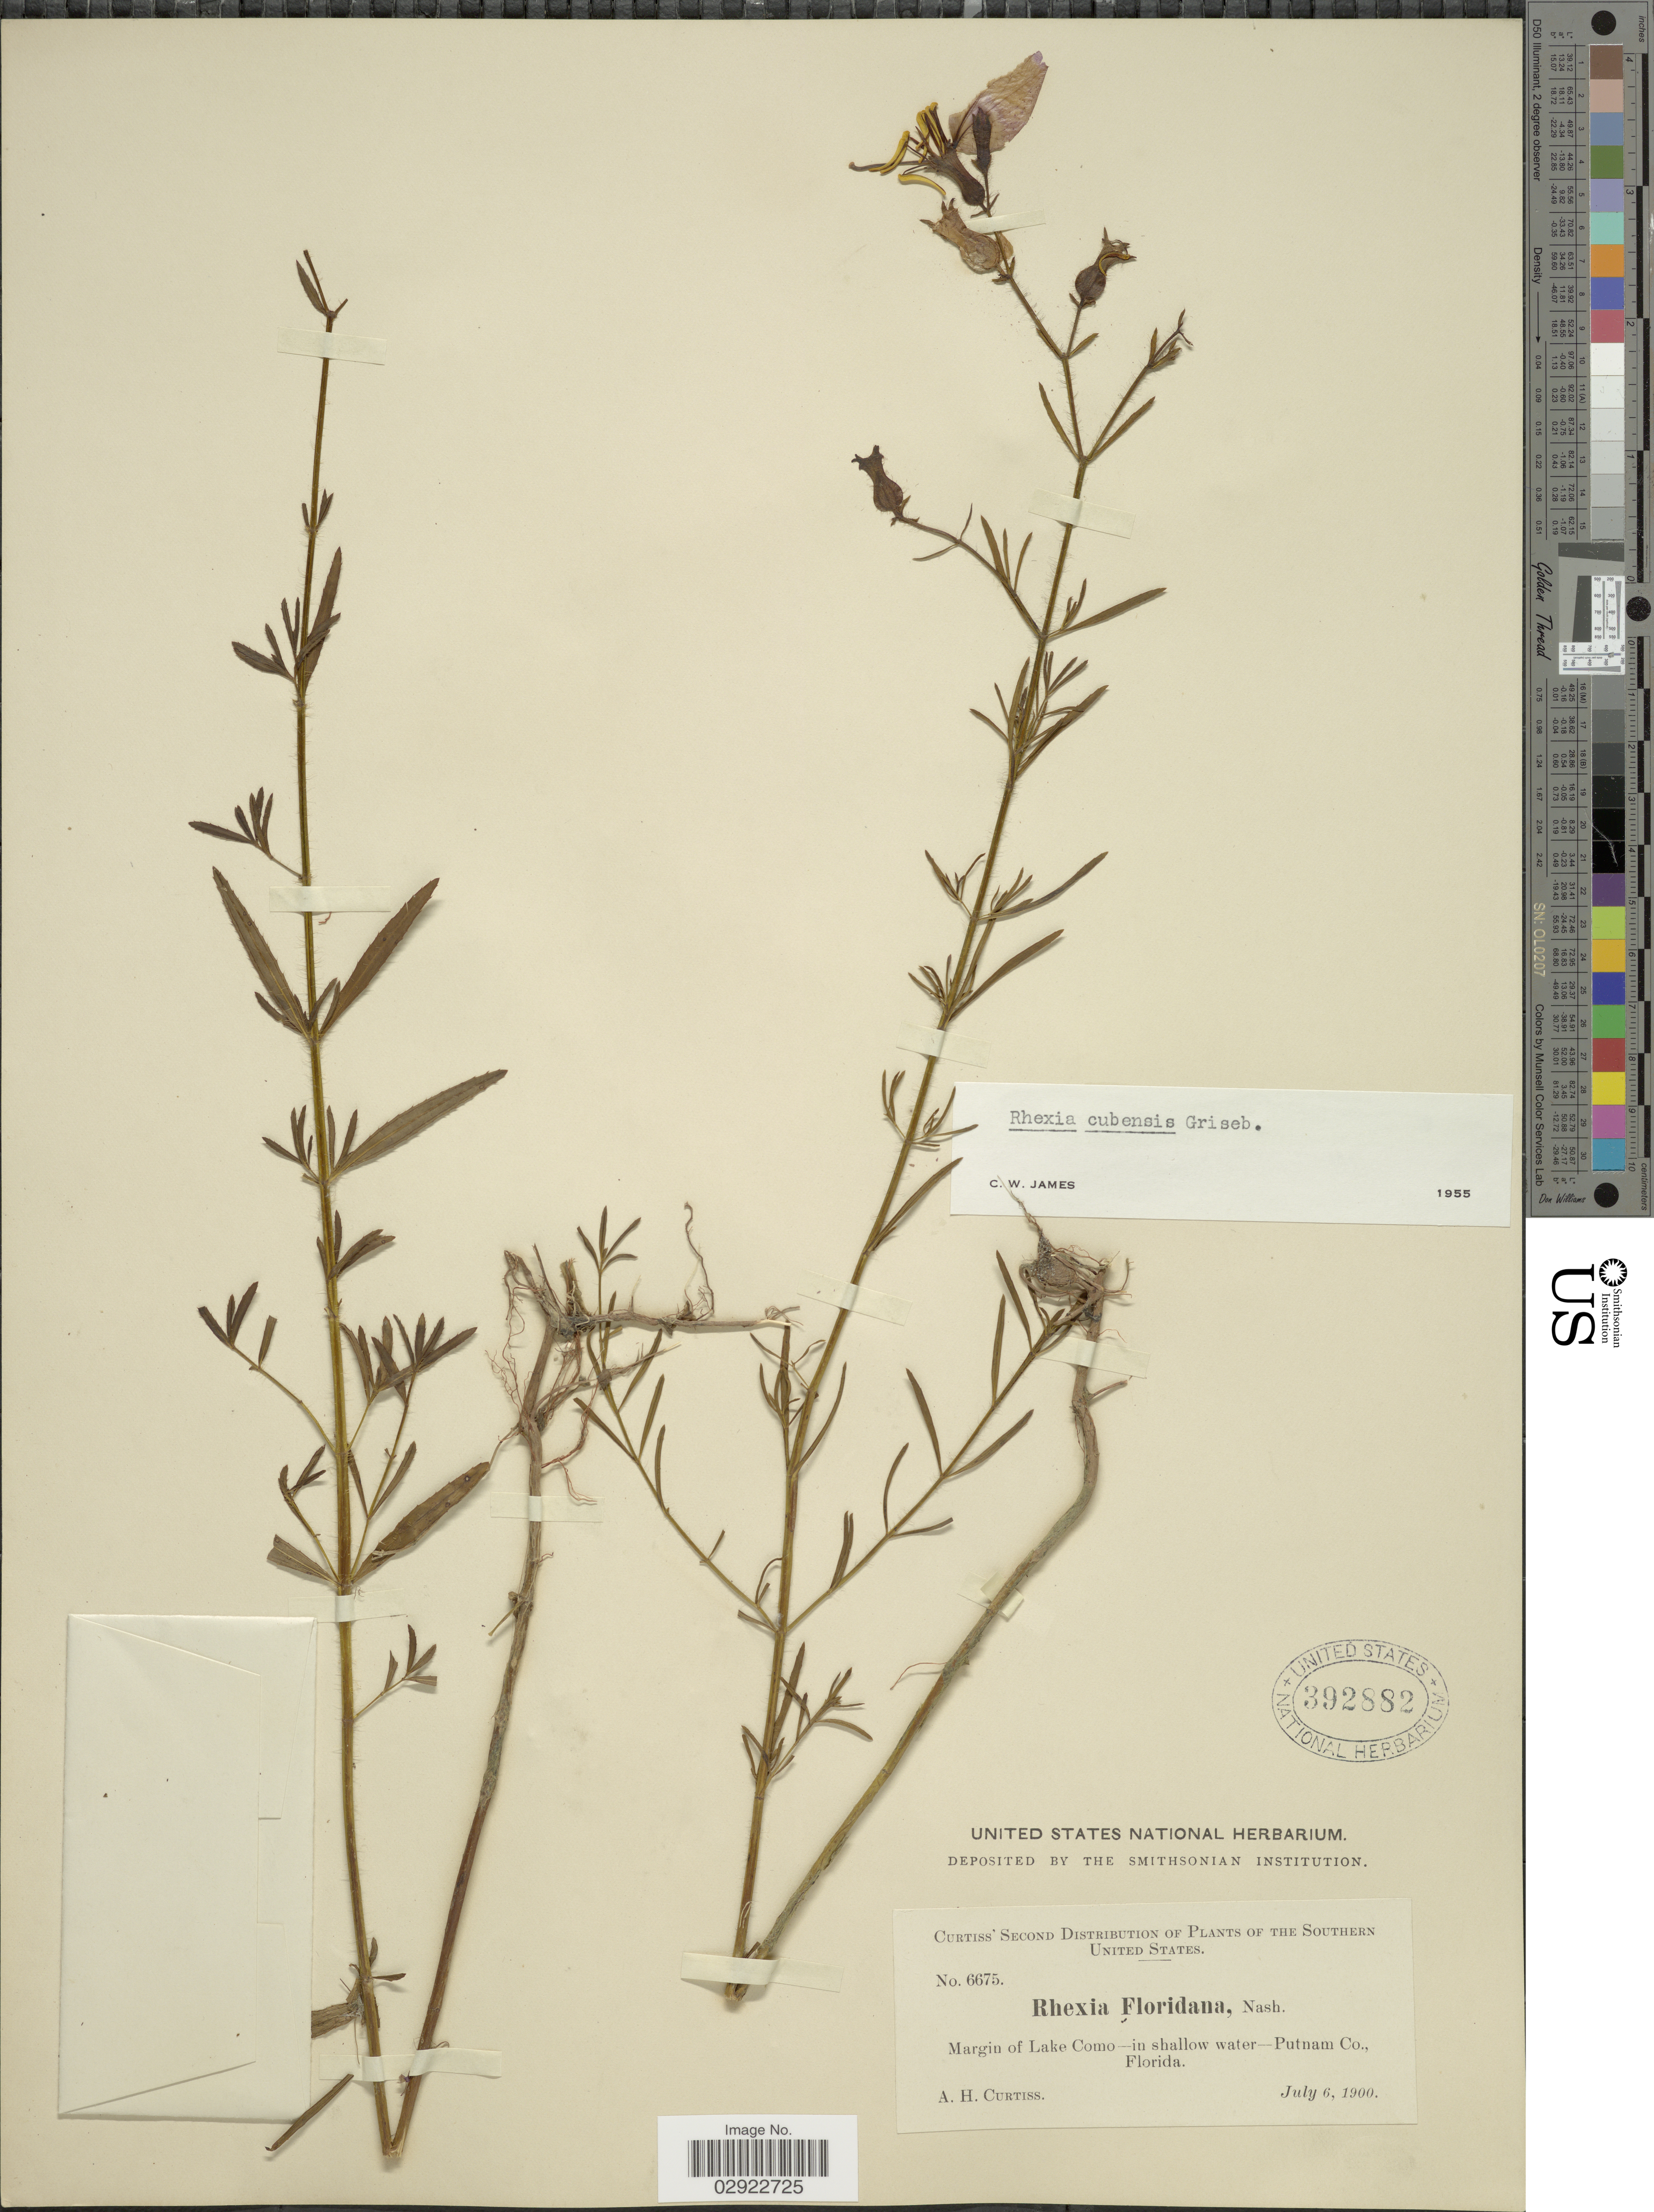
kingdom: Plantae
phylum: Tracheophyta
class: Magnoliopsida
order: Myrtales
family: Melastomataceae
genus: Rhexia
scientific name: Rhexia cubensis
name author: Griseb.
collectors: A. H. Curtiss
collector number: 6675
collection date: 1900-07-06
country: United States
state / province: Florida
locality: Southern United States. Margin of Lake Como - in shallow water - Putnam Co.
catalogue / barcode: US 392882